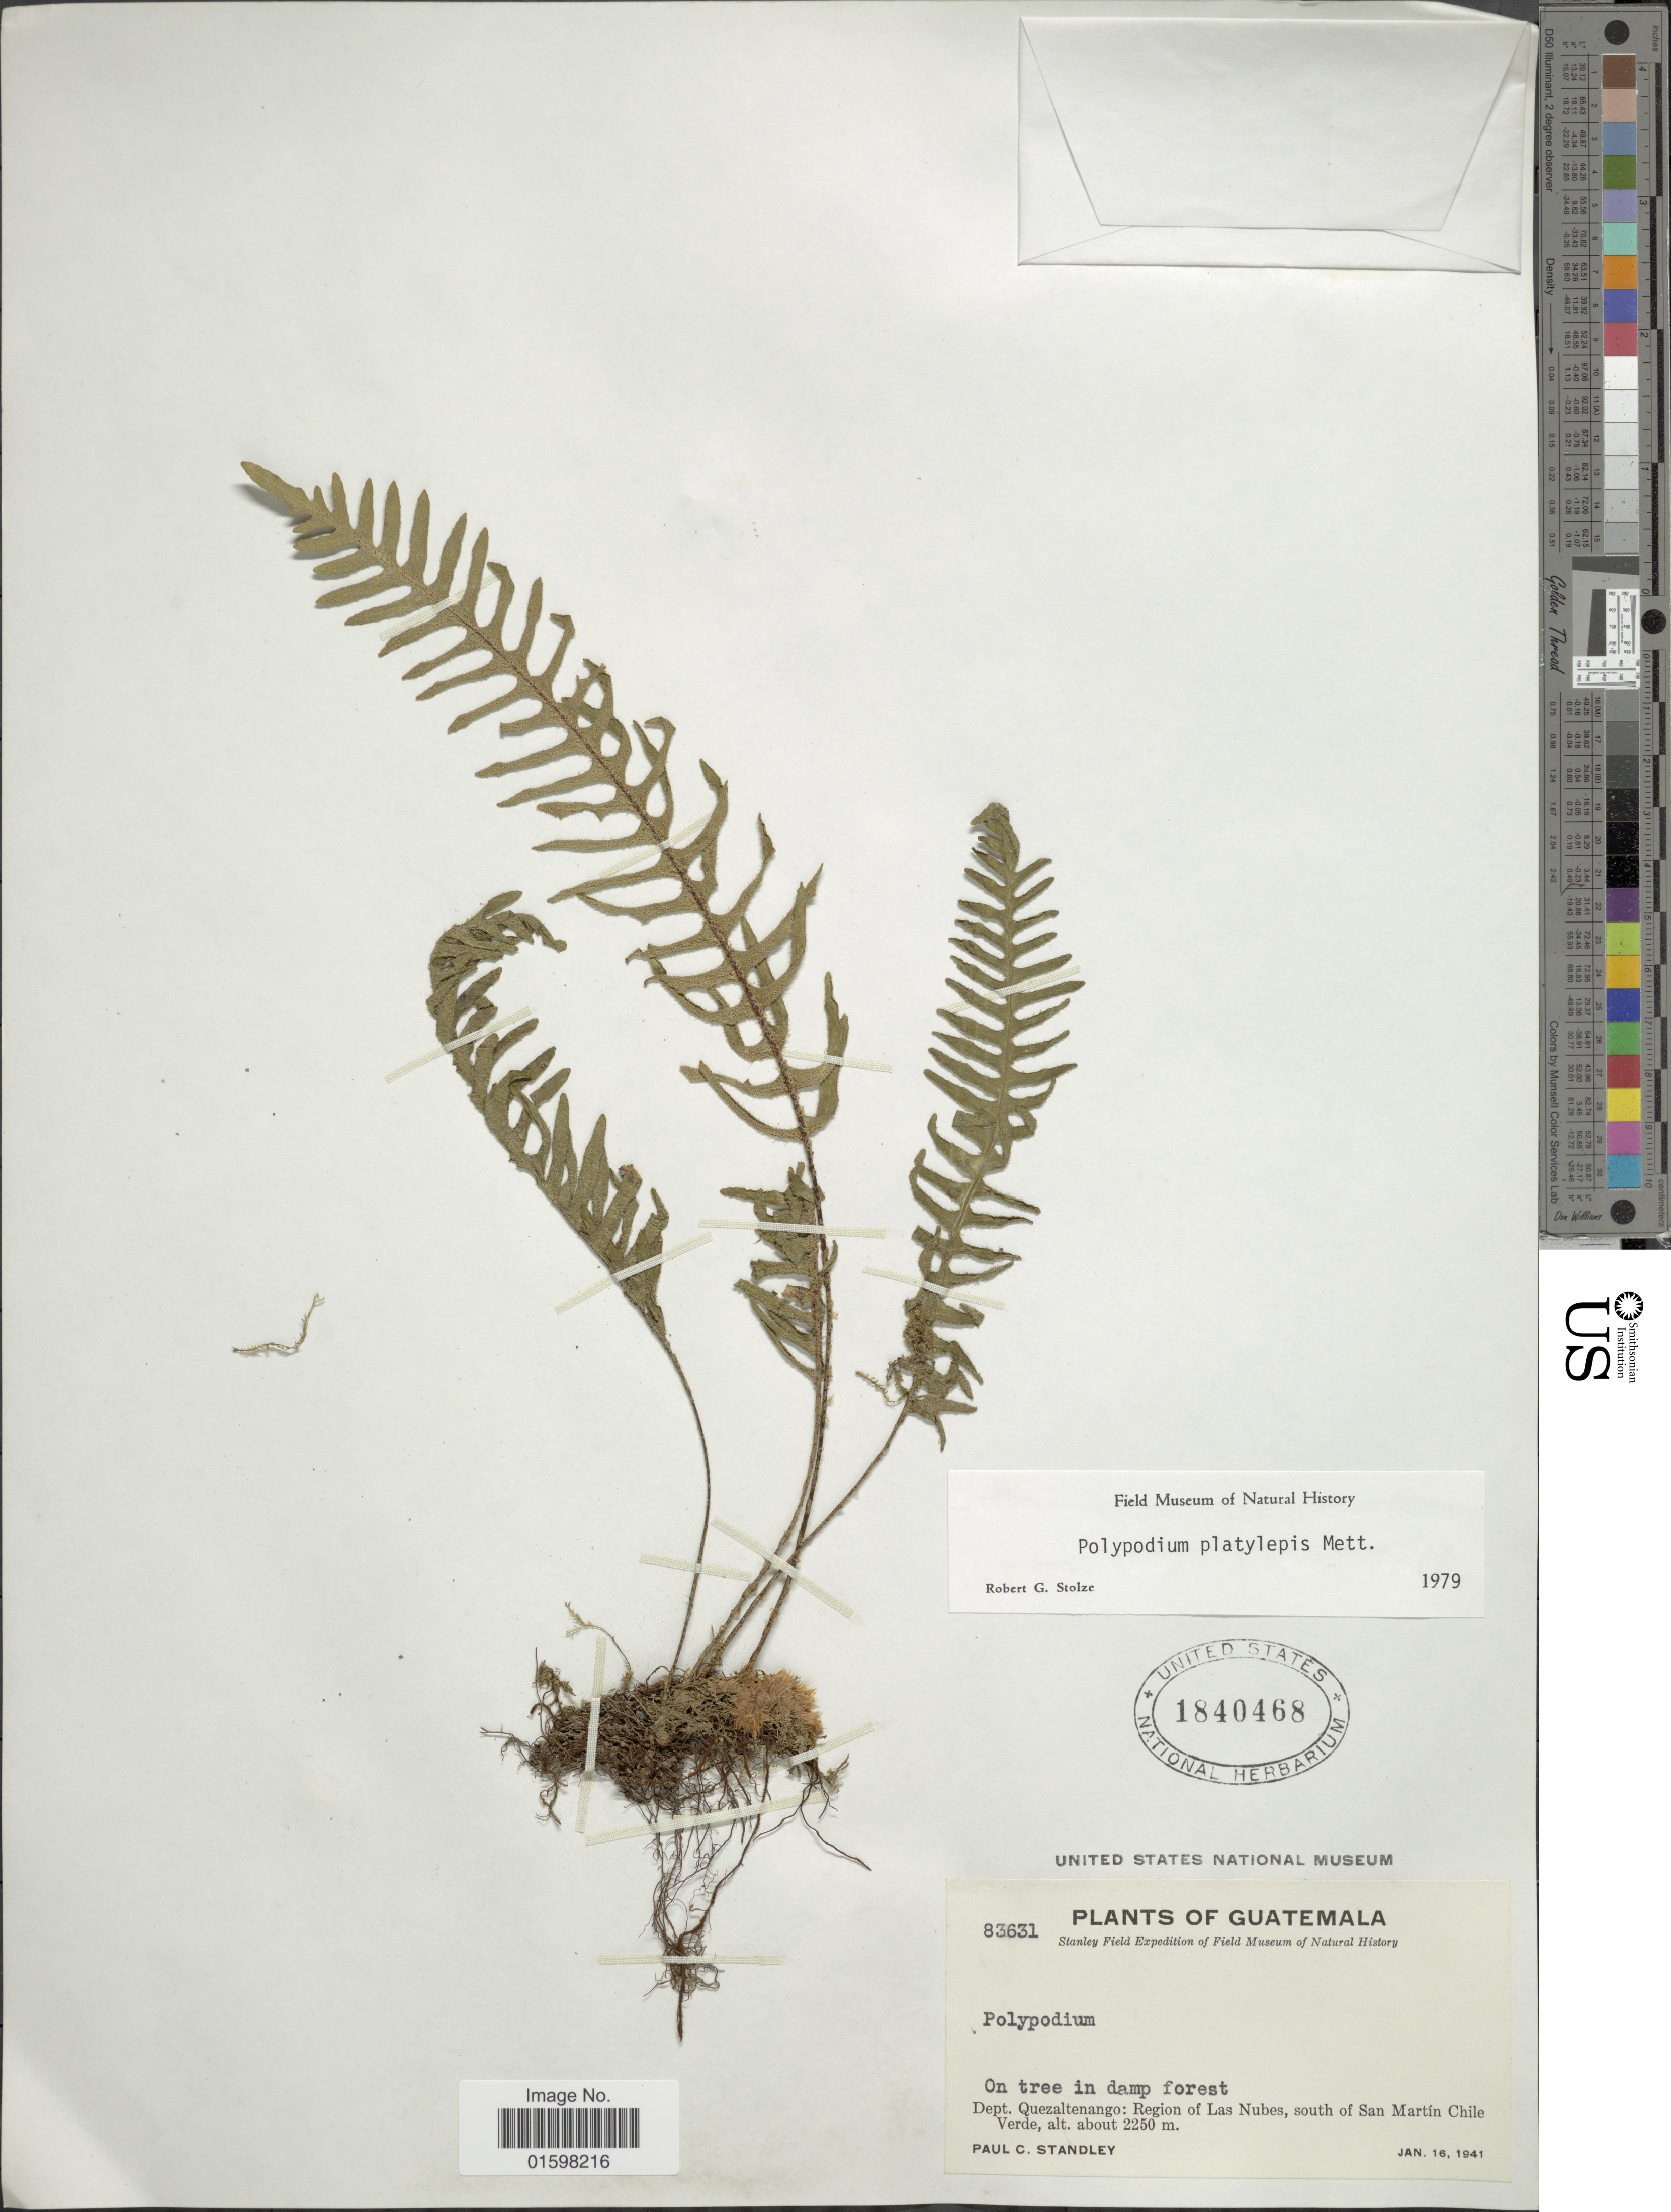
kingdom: Plantae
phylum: Tracheophyta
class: Polypodiopsida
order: Polypodiales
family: Polypodiaceae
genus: Pleopeltis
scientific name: Pleopeltis platylepis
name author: (Mett. ex Kuhn) A.R. Sm. & Tejero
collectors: P. C. Standley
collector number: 83631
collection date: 1941-01-16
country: Guatemala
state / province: Quetzaltenango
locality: Dept. Quezaltenango: Region of Las Nubes, south of San Martin Chile Verde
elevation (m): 2250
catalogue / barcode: US 1840468